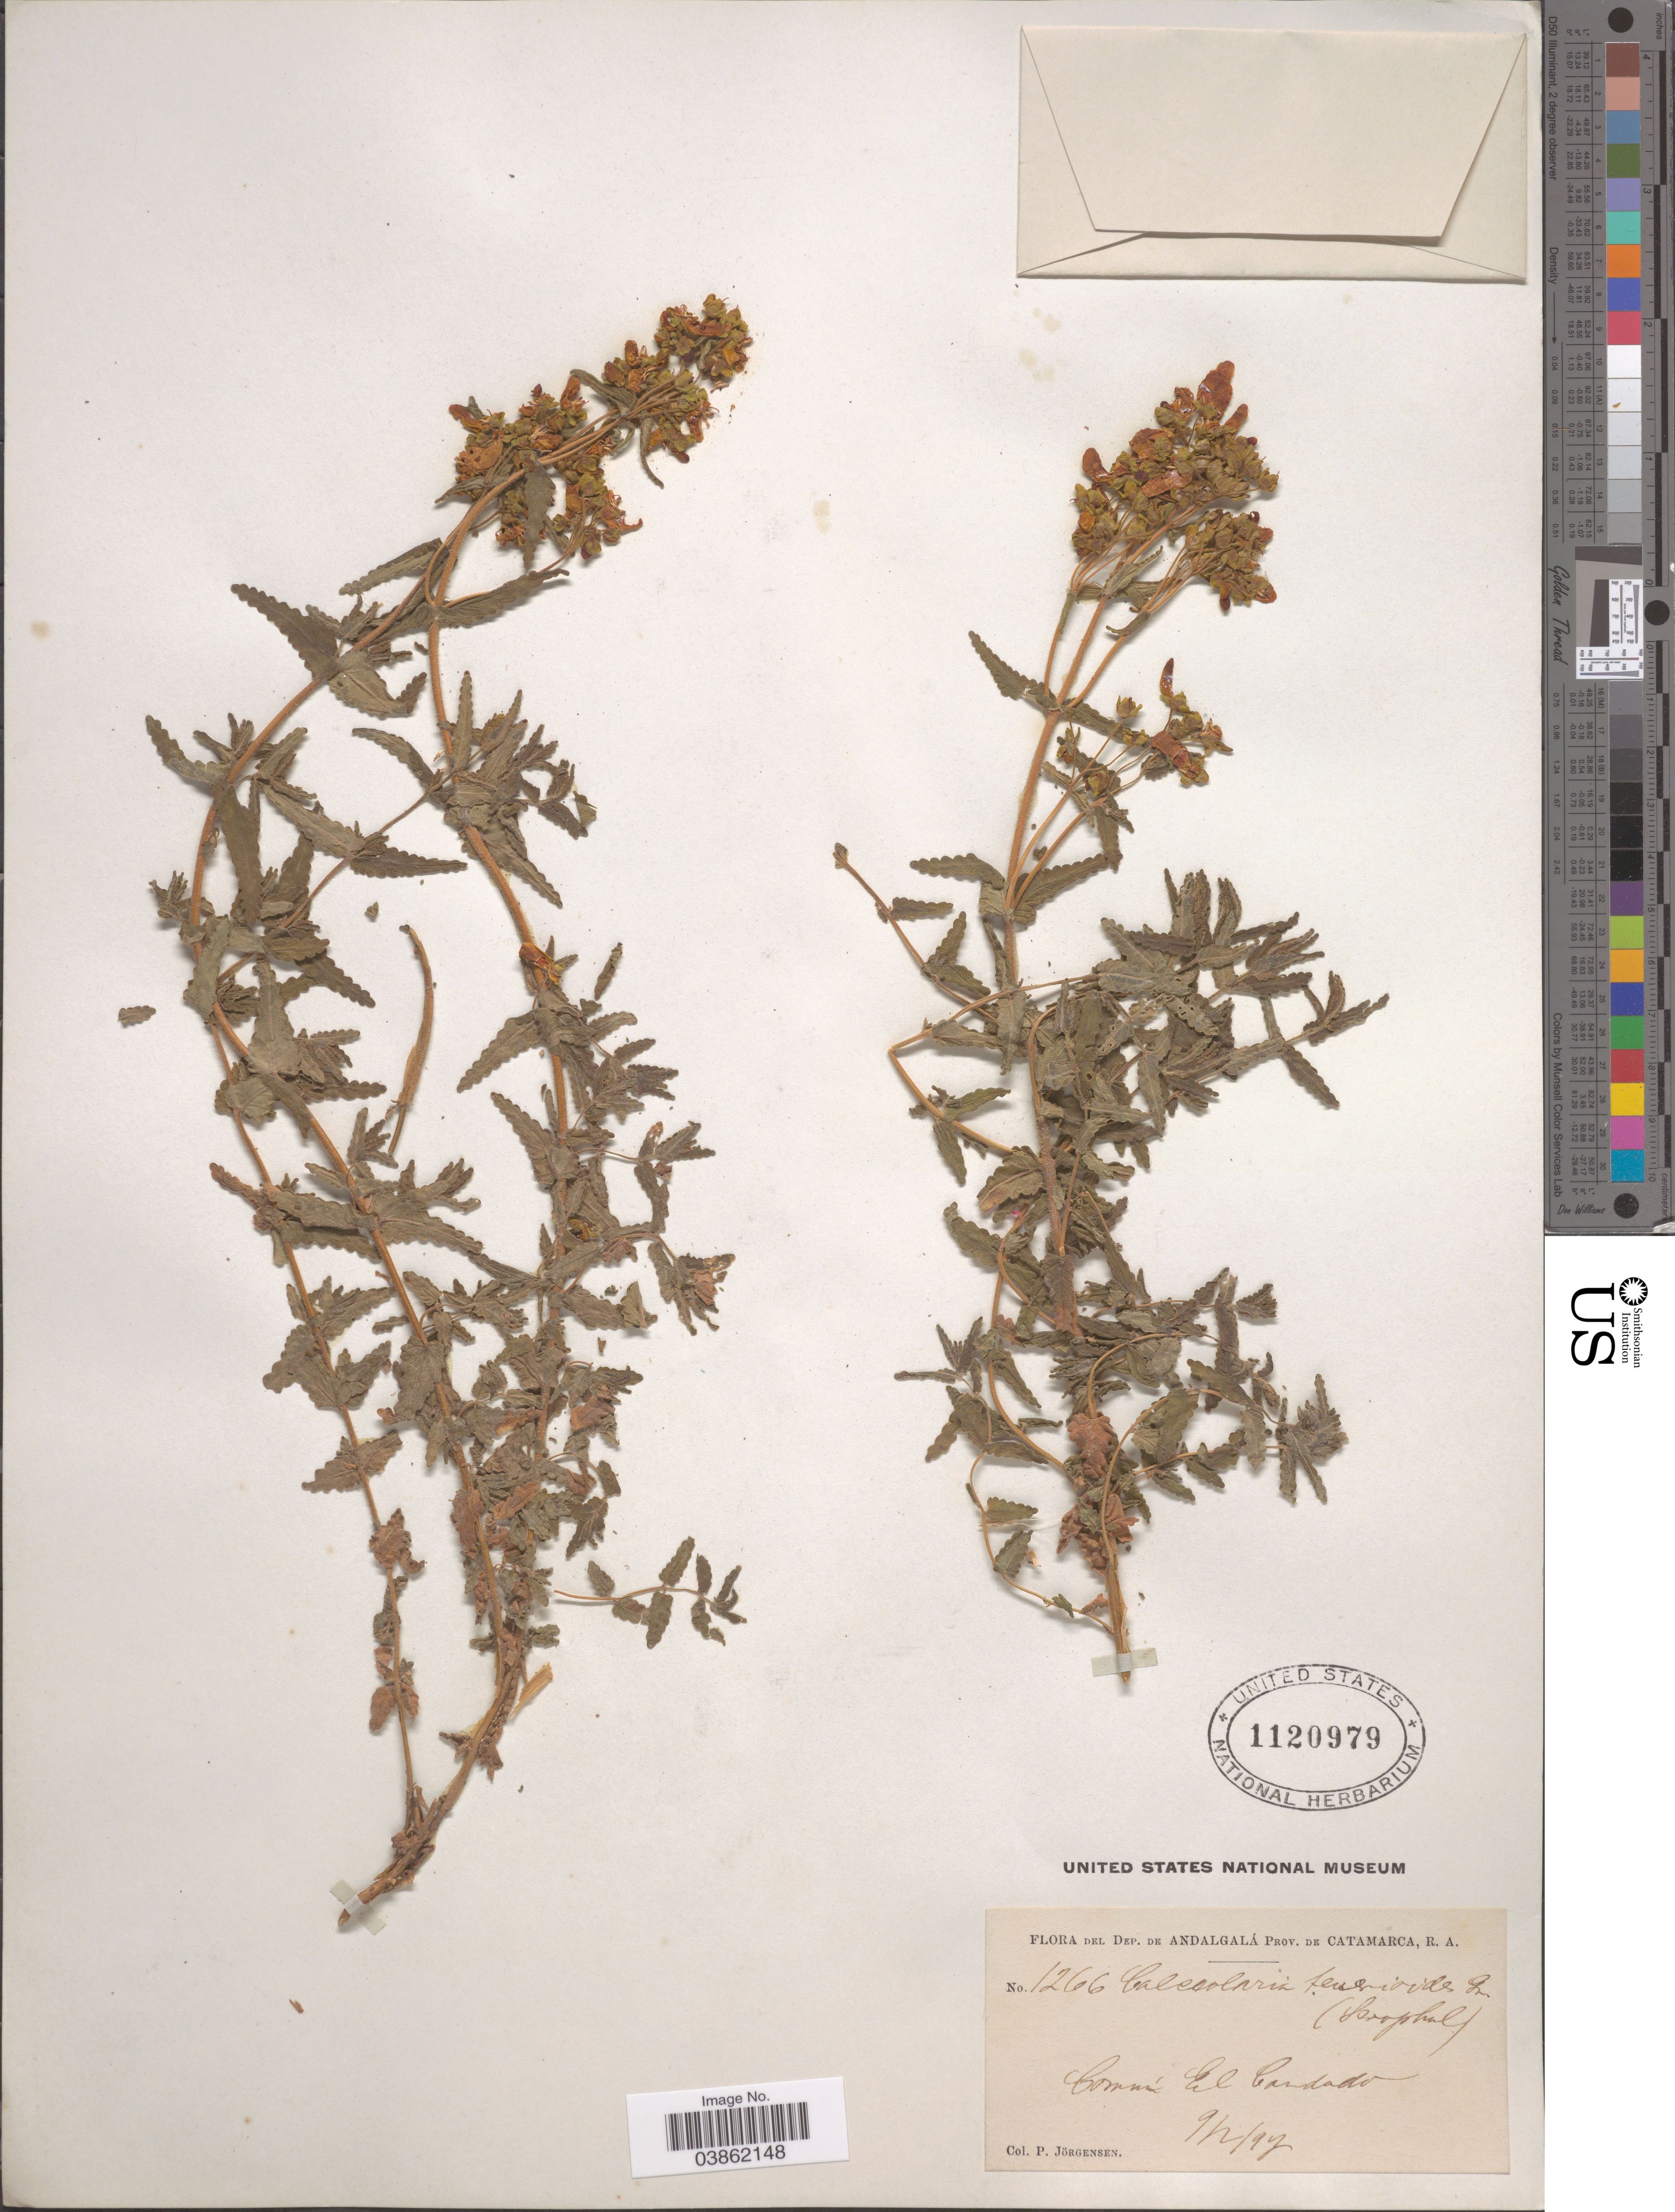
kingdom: Plantae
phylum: Tracheophyta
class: Magnoliopsida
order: Lamiales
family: Calceolariaceae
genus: Calceolaria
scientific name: Calceolaria teucrioides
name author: Griseb.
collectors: P. Jörgensen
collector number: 1266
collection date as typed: Transcribed d/m/y: 9/2/97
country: Argentina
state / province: Catamarca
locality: Dep. de Andalgalá. Común El Candado.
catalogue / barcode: US 1120979